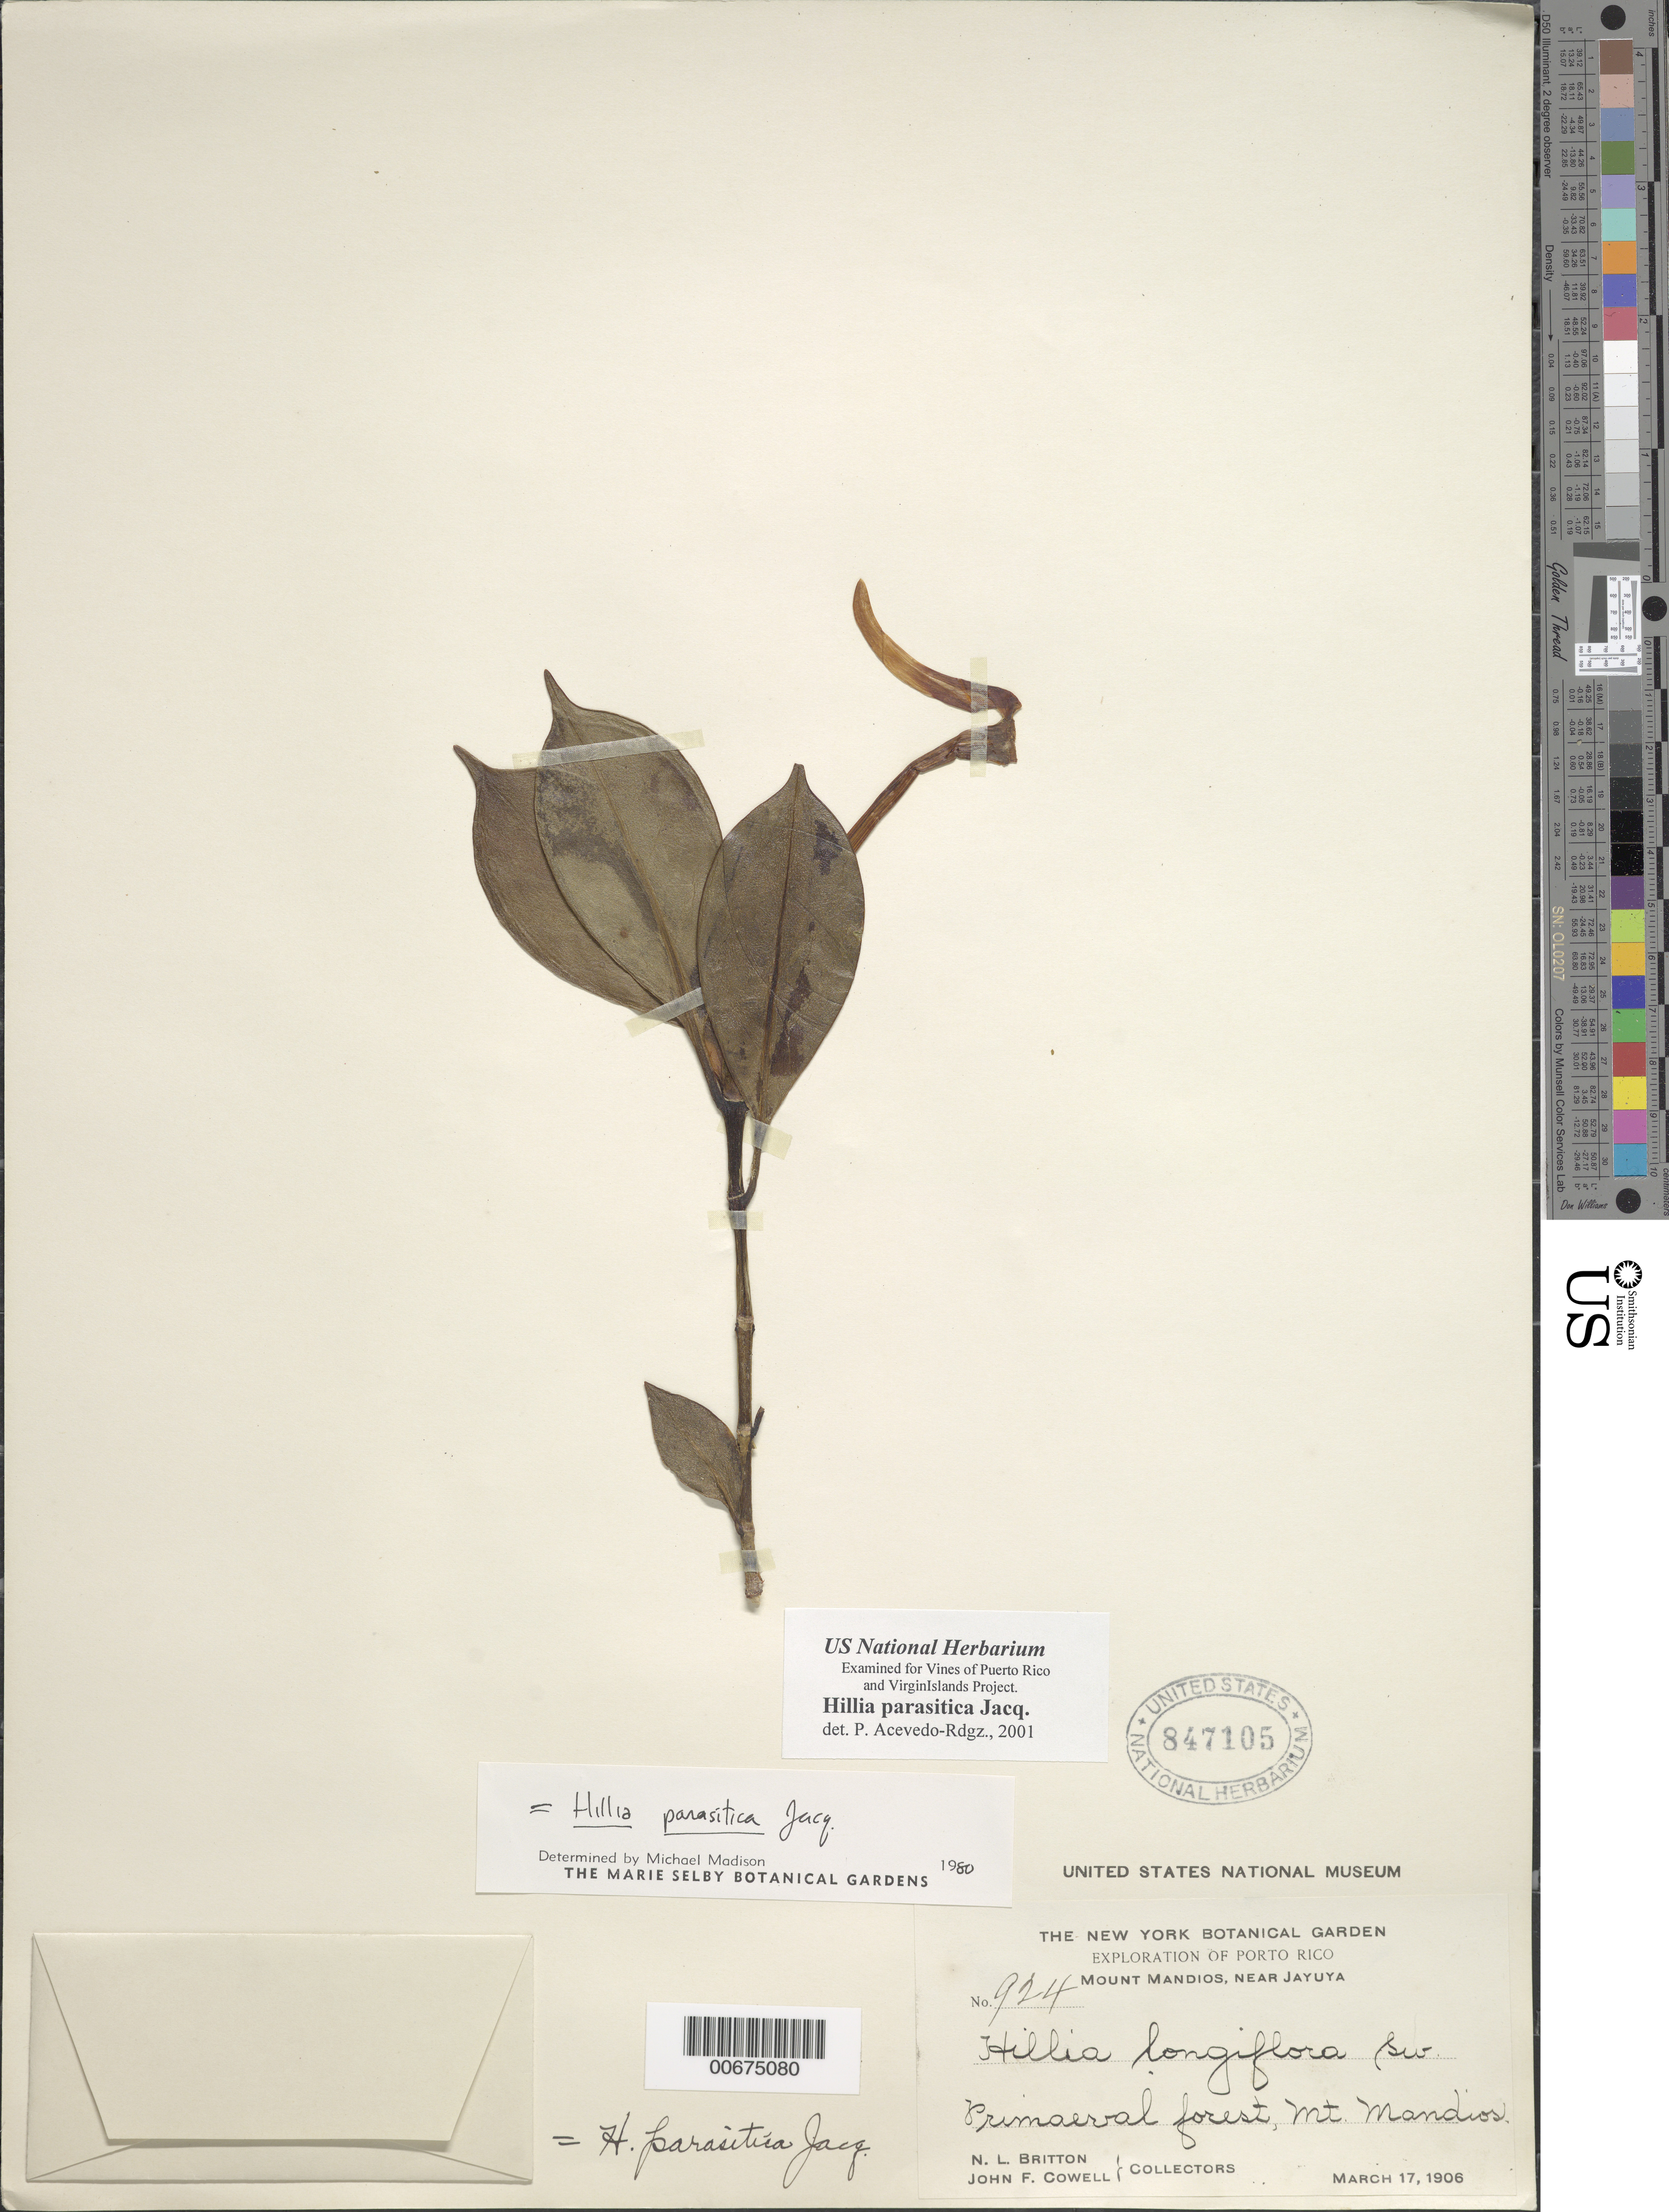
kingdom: Plantae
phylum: Tracheophyta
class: Magnoliopsida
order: Gentianales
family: Rubiaceae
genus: Hillia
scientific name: Hillia parasitica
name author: Jacq.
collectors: N. Britton & J. F. Cowell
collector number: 924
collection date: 1906-03-17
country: Puerto Rico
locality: Porto Rico, Mount Mandios, Near Jayuya, Mt. Mandios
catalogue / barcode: US 847105